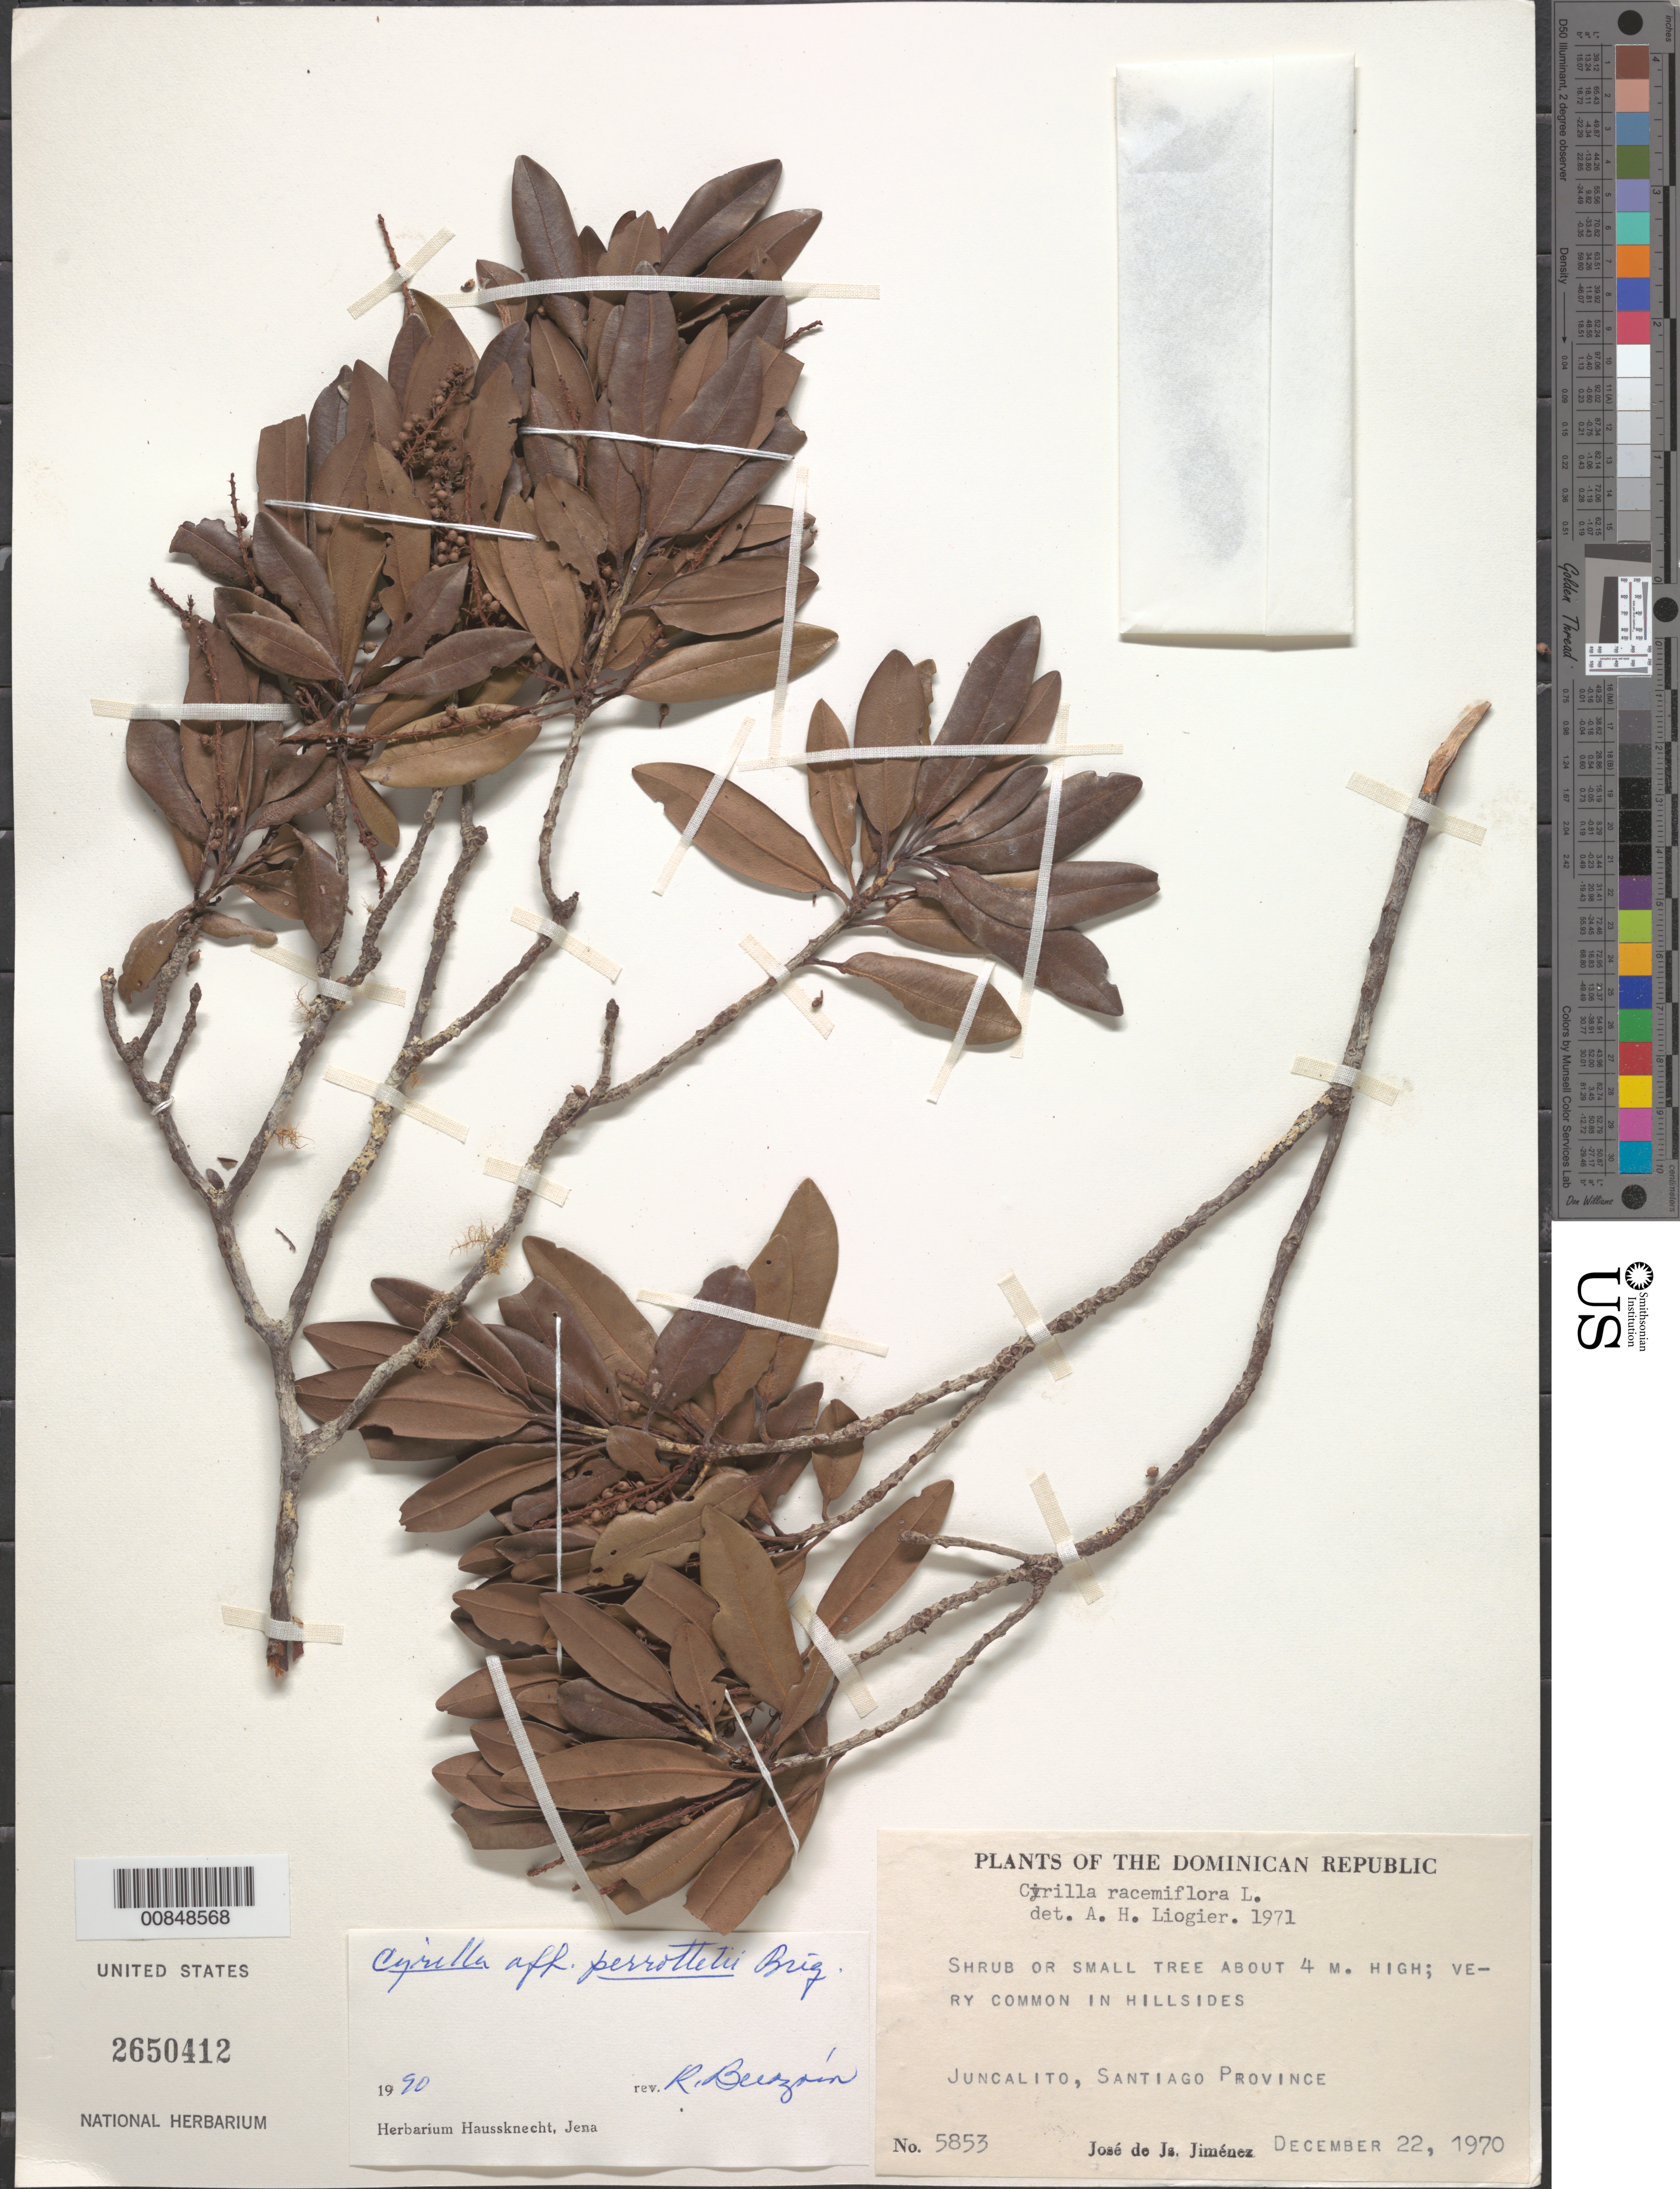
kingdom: Plantae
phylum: Tracheophyta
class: Magnoliopsida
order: Ericales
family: Cyrillaceae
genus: Cyrilla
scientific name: Cyrilla racemiflora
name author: L.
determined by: Berazaín, R.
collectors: J. J. Jiménez Almonte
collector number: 5853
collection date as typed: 20 Dec 1970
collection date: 1970-12-20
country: Dominican Republic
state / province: Santiago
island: Hispaniola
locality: Juncalito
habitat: In hillsides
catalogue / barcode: US 2650412